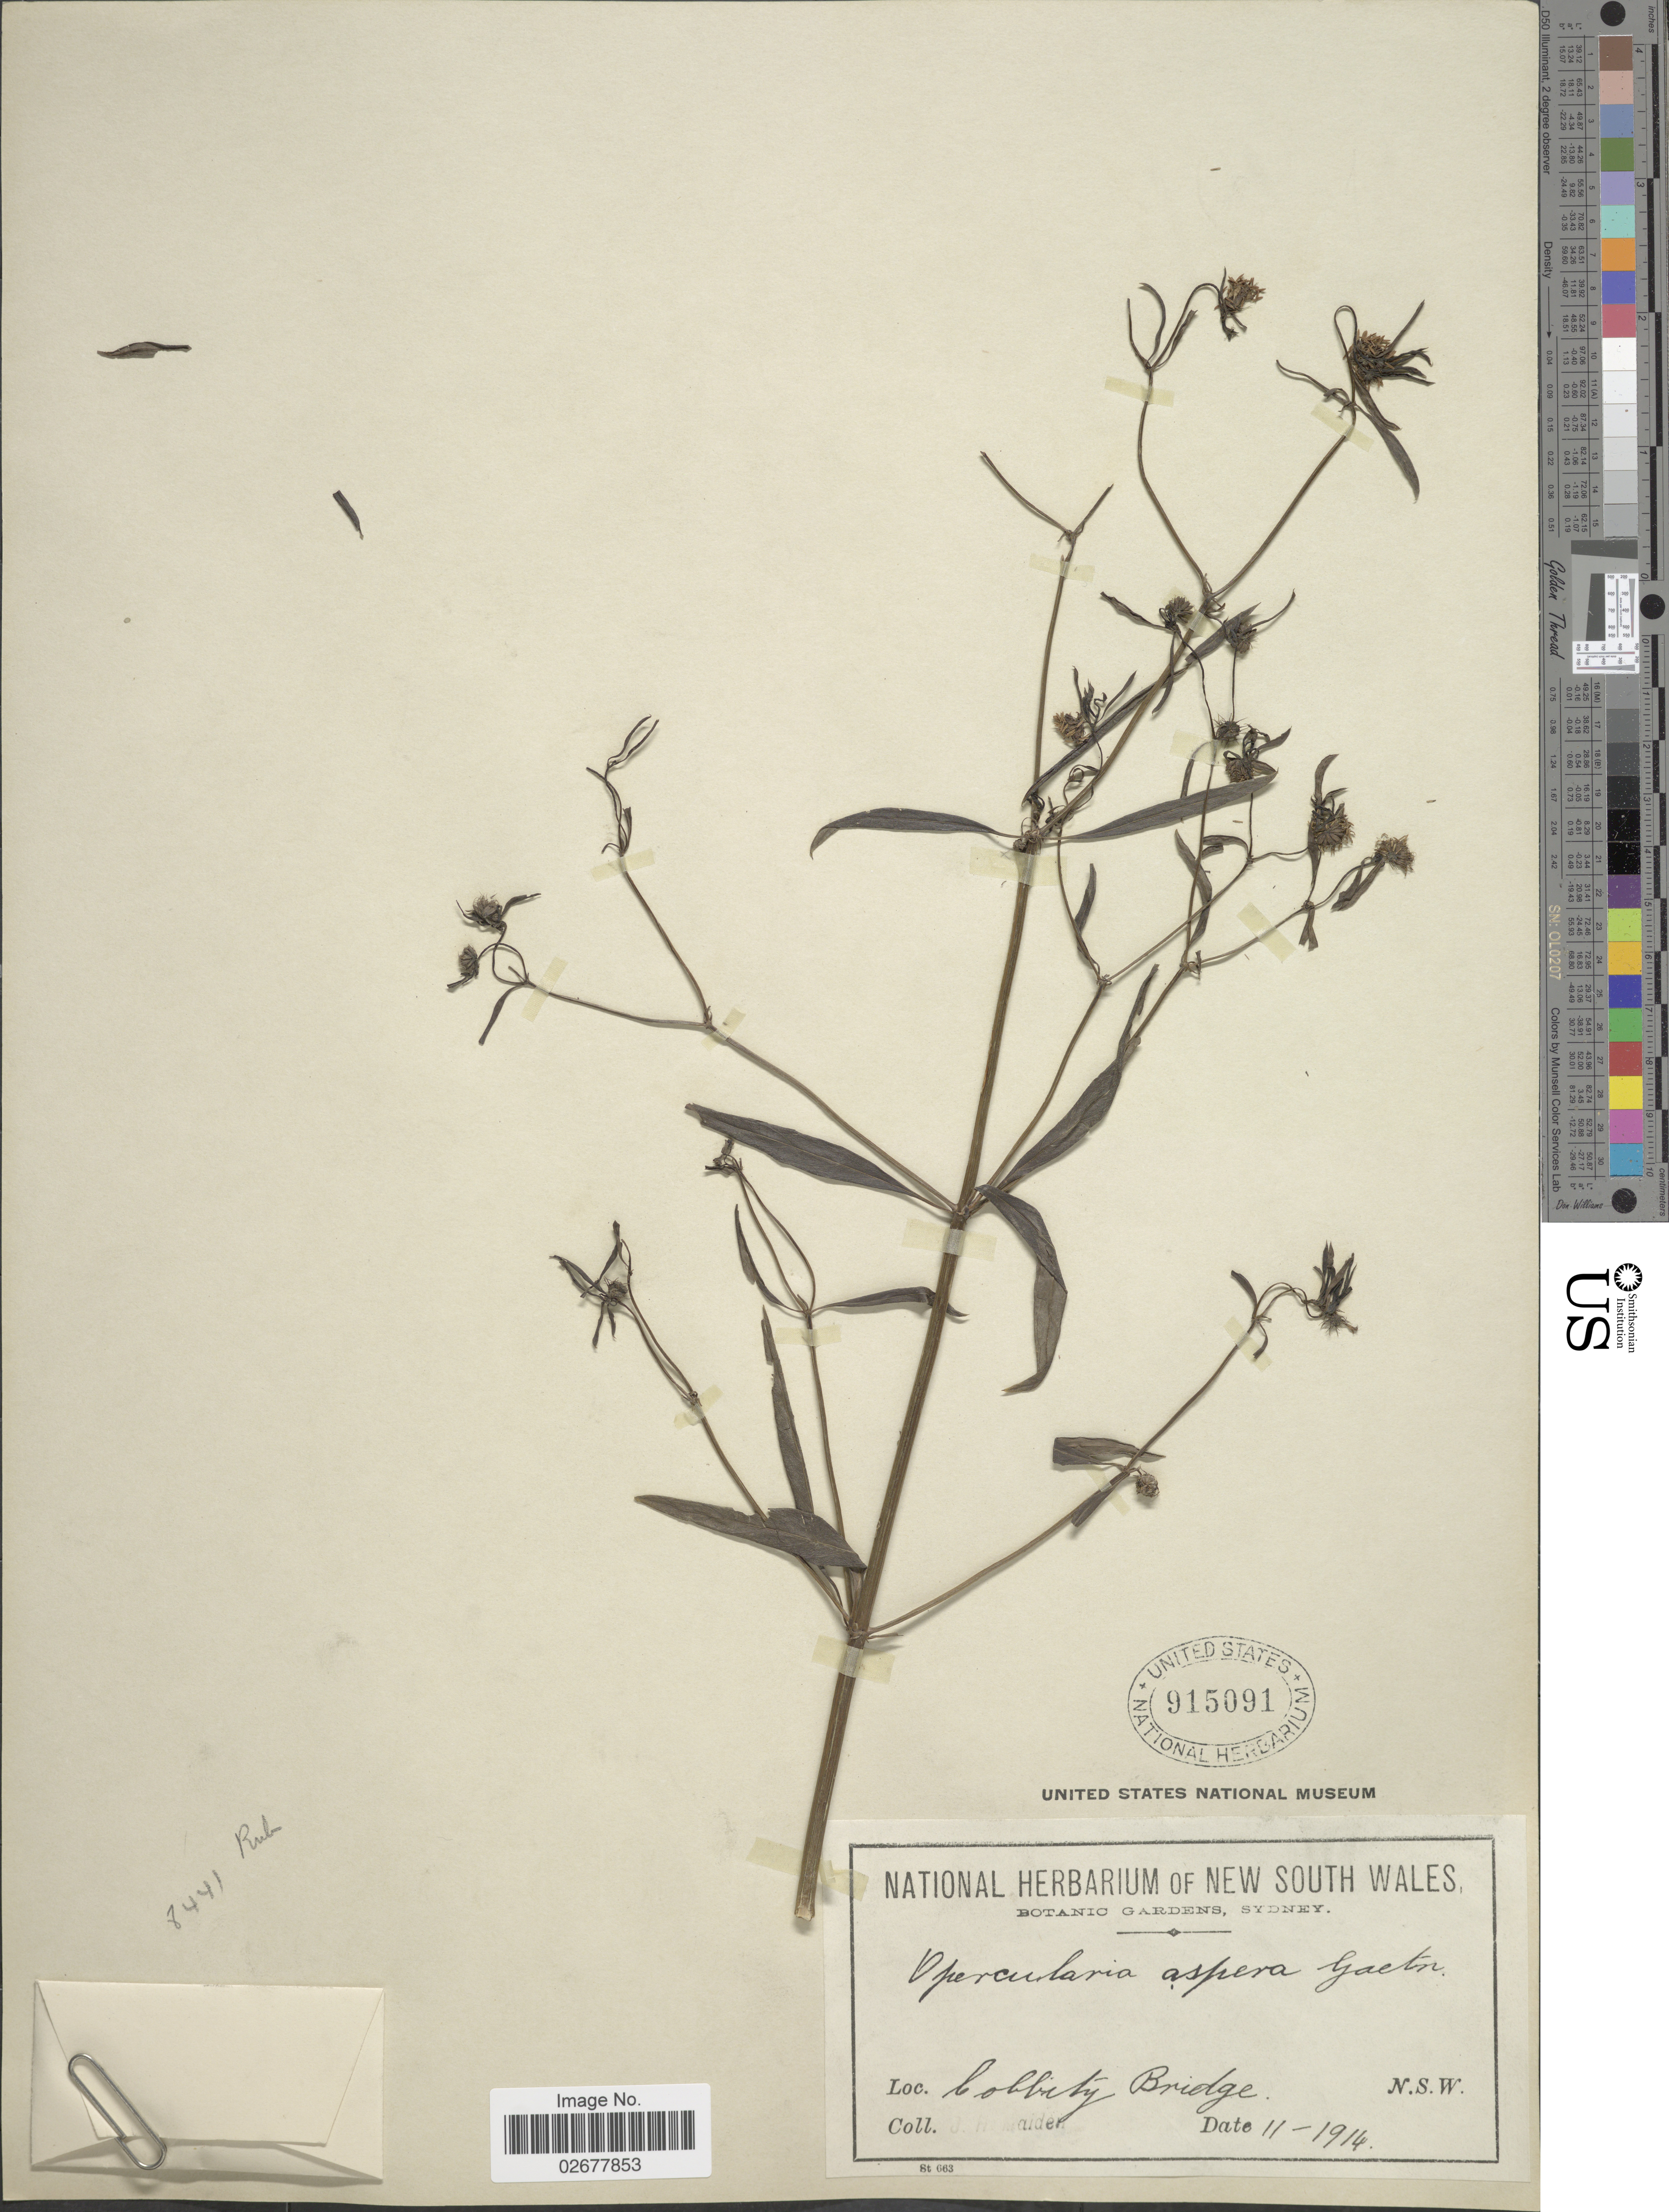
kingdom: Plantae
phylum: Tracheophyta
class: Magnoliopsida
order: Gentianales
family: Rubiaceae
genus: Opercularia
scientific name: Opercularia aspera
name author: Gaertn.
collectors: J. Maiden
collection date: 1914-02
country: Australia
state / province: New South Wales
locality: Cobbity Bridge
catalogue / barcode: US 915091